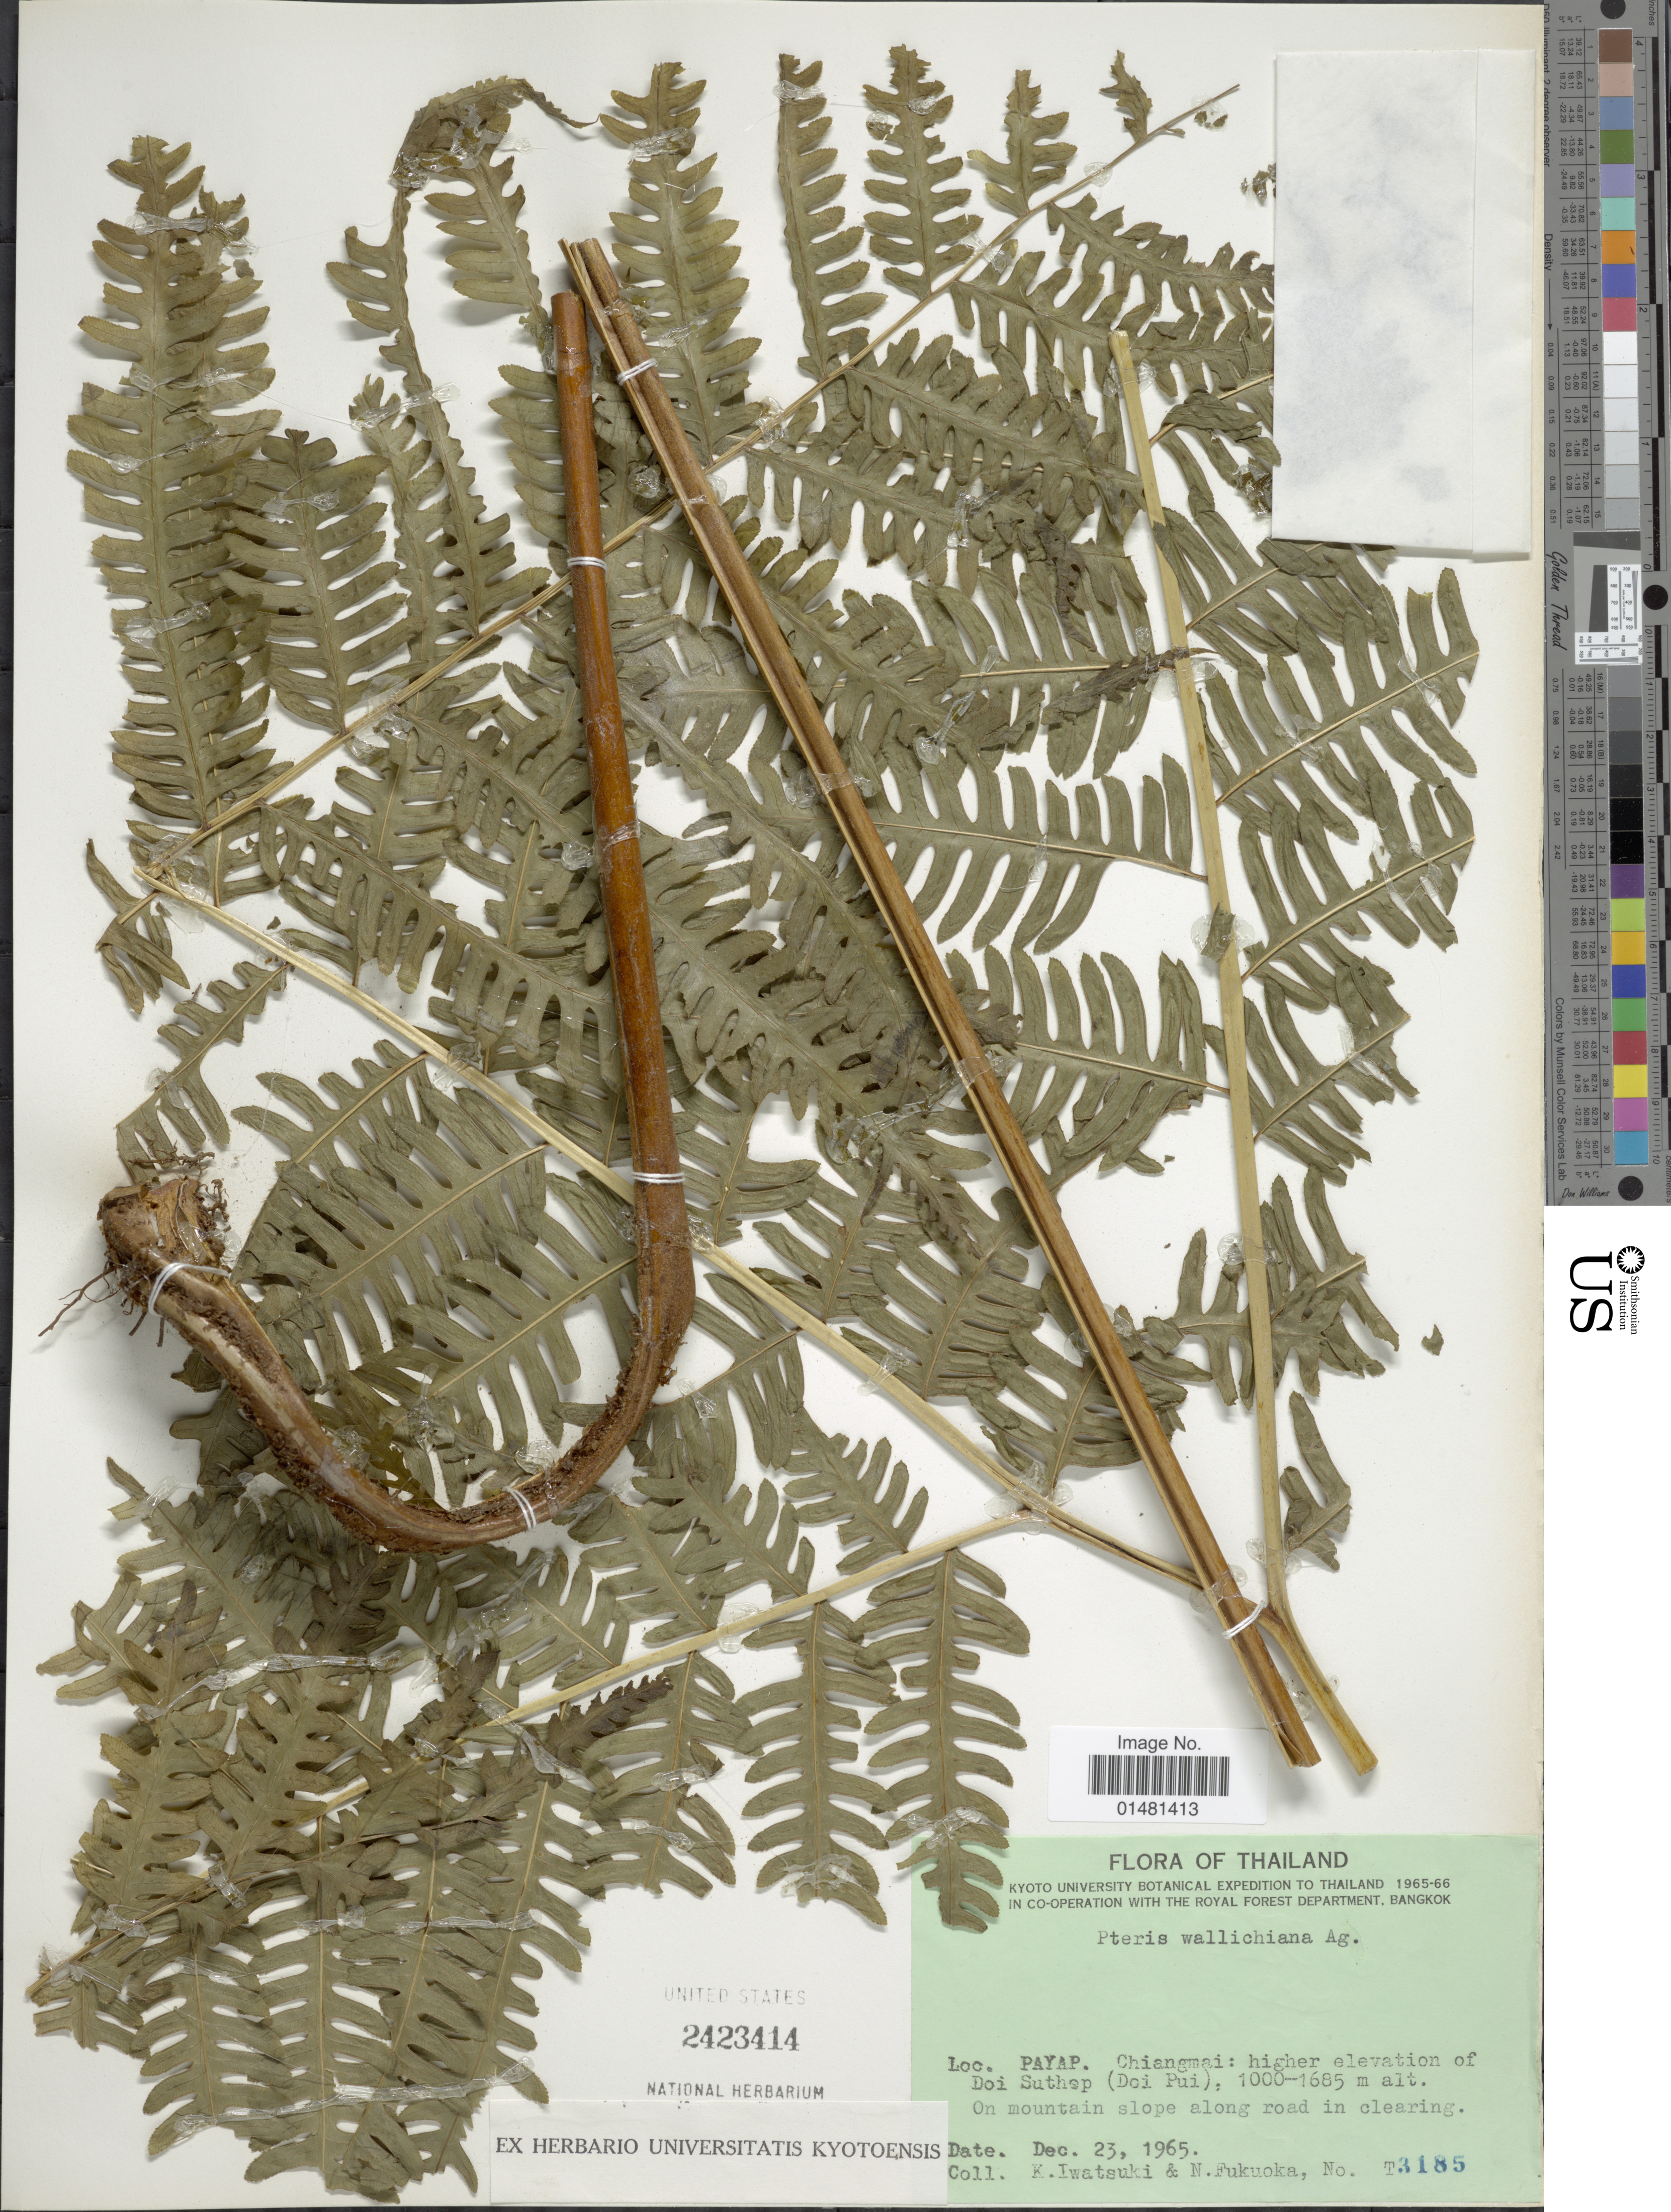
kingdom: Plantae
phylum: Tracheophyta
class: Polypodiopsida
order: Polypodiales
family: Pteridaceae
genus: Pteris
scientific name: Pteris wallichiana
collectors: K. Iwatsuki & N. Fukuoka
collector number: T 3185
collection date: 1965-12-23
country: Thailand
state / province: Chiang Mai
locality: Payap. Chiangmai: higher elevation of Doi Suthep (DOi Pui)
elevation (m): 1000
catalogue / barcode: US 2423414